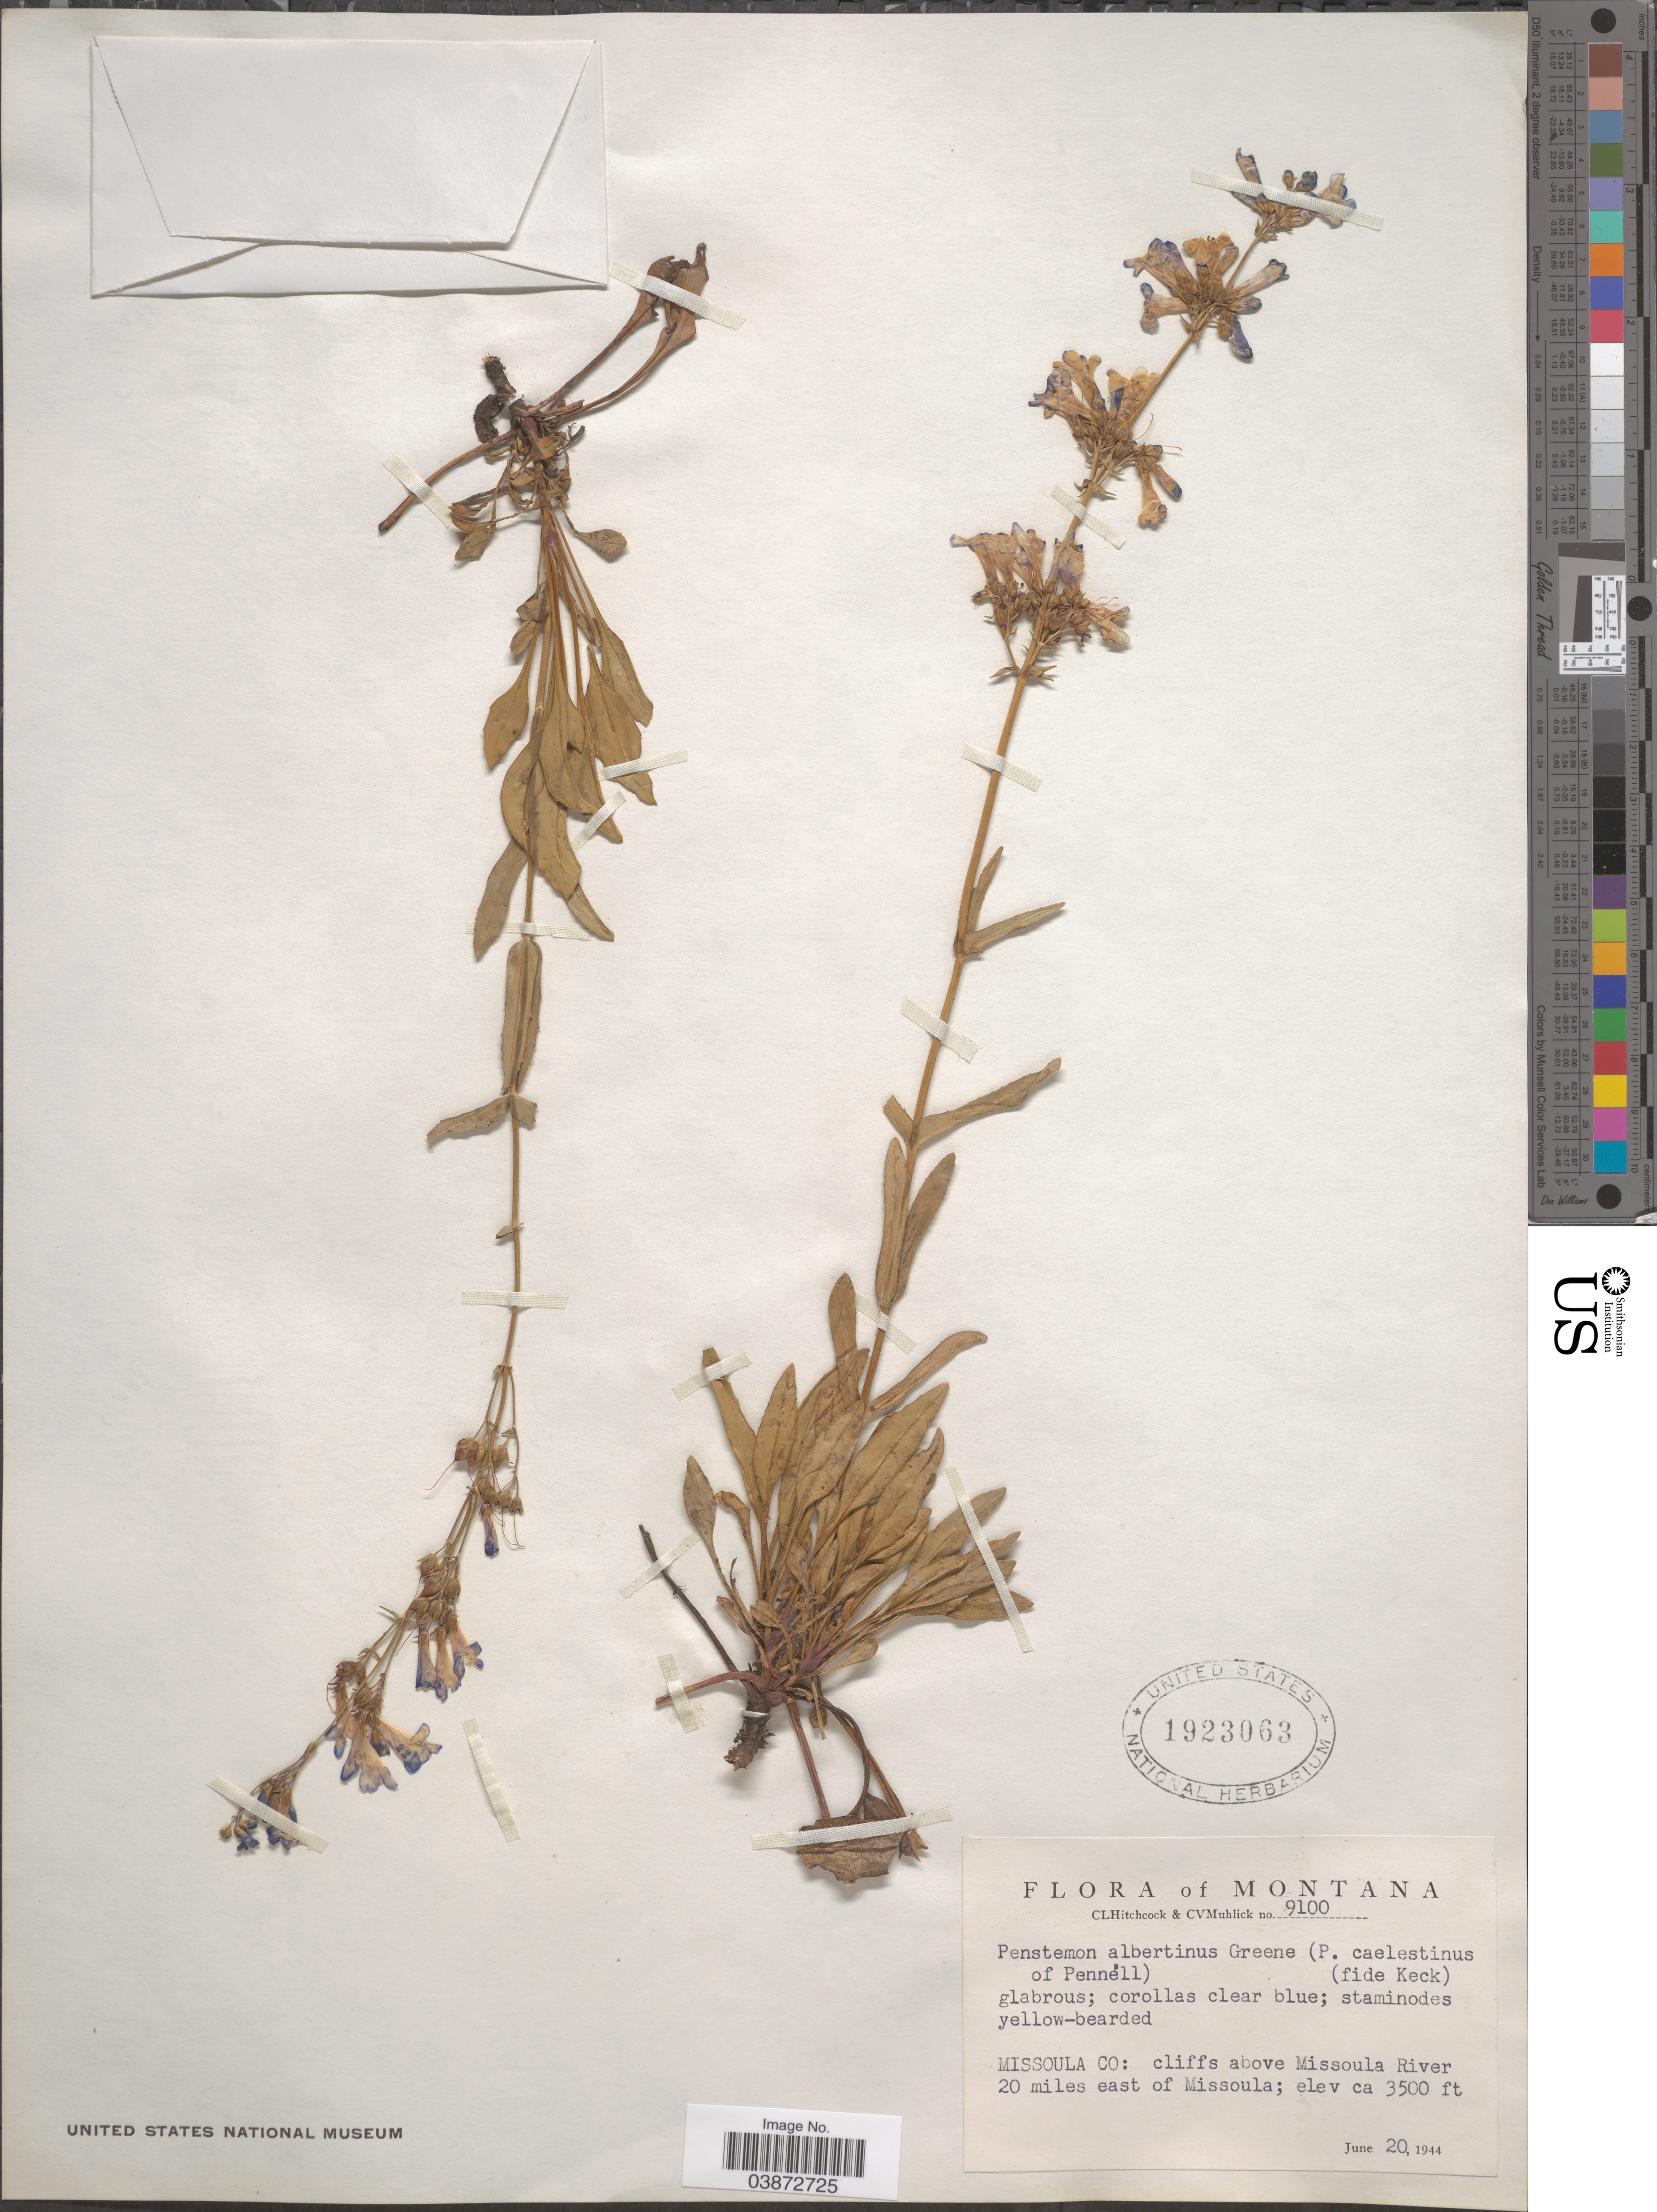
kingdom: Plantae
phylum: Tracheophyta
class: Magnoliopsida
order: Lamiales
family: Plantaginaceae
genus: Penstemon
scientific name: Penstemon albertinus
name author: Greene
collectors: C. L. Hitchcock & C. V. Muhlick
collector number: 9100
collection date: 1944-06-20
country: United States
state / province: Montana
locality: Missoula Co: cliffs above Missoula River 20 miles east of Missoula.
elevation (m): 1067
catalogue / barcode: US 1923063